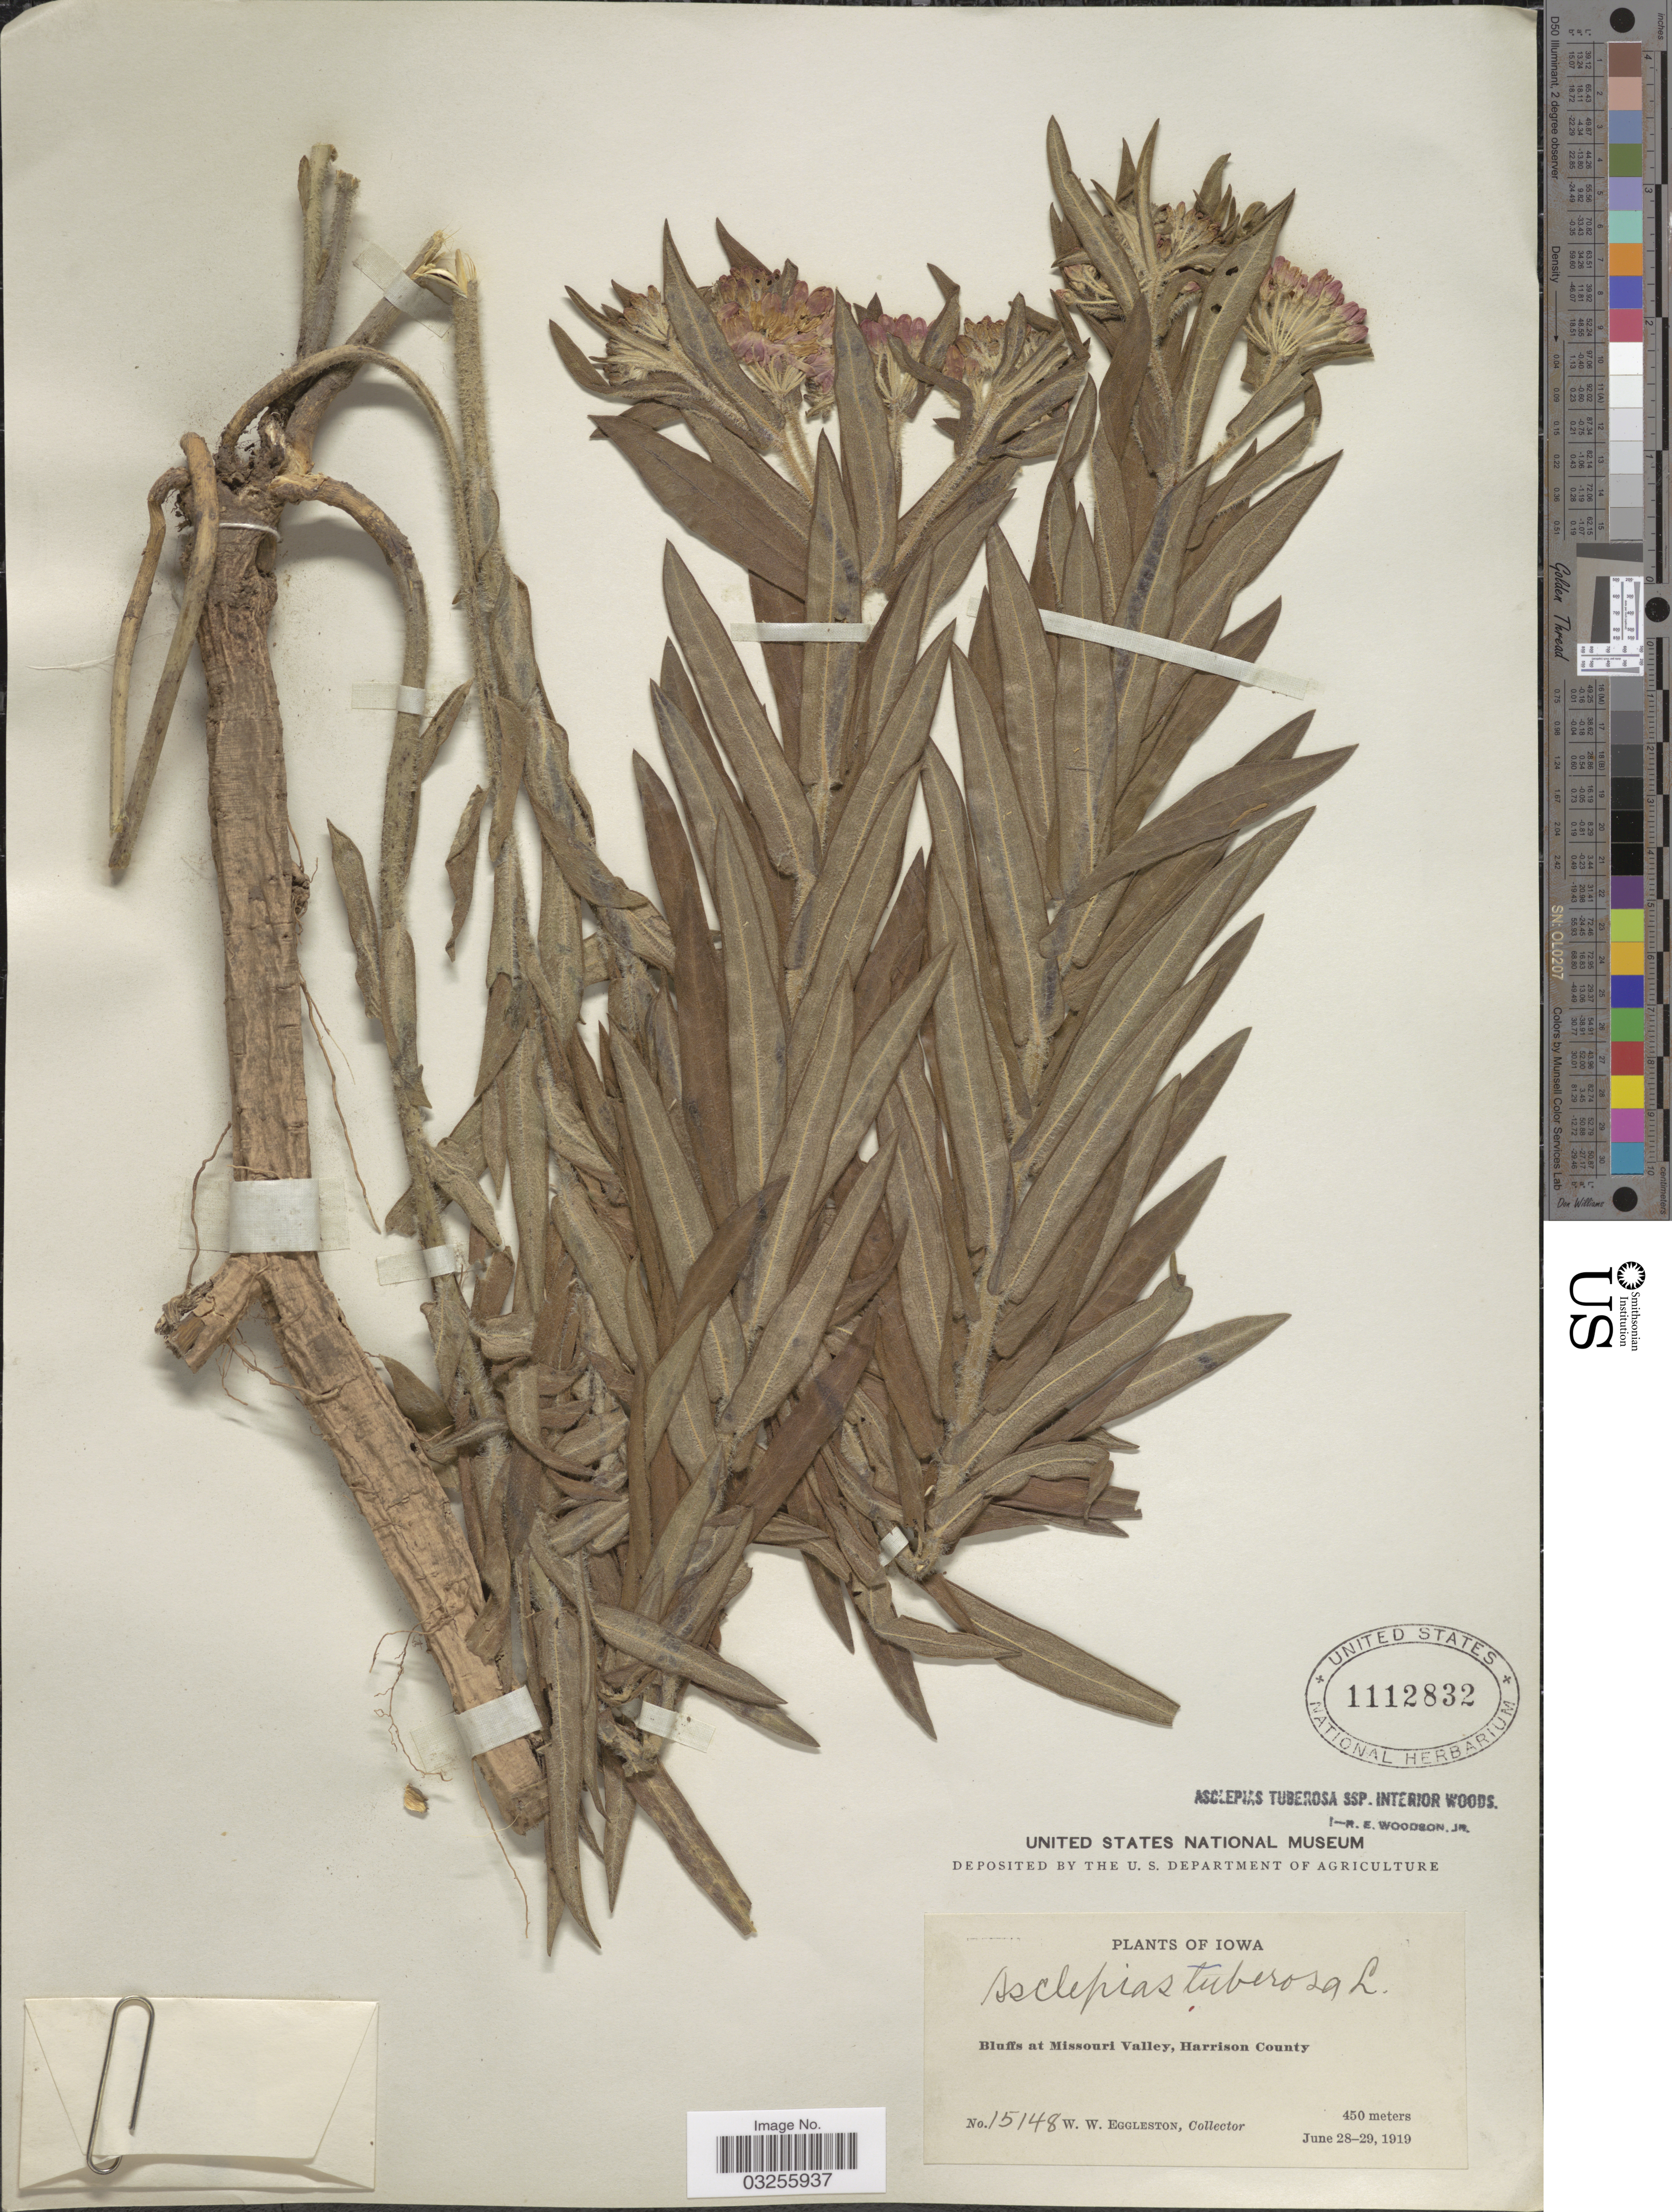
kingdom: Plantae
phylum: Tracheophyta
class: Magnoliopsida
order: Gentianales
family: Apocynaceae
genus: Asclepias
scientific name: Asclepias tuberosa subsp. interior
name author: Woodson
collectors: W. W. Eggleston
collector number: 15148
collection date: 1919-06-28/1919-06-29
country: United States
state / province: Iowa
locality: Bluffs at Missouri Valley, Harrison County.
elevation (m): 450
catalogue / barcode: US 1112832